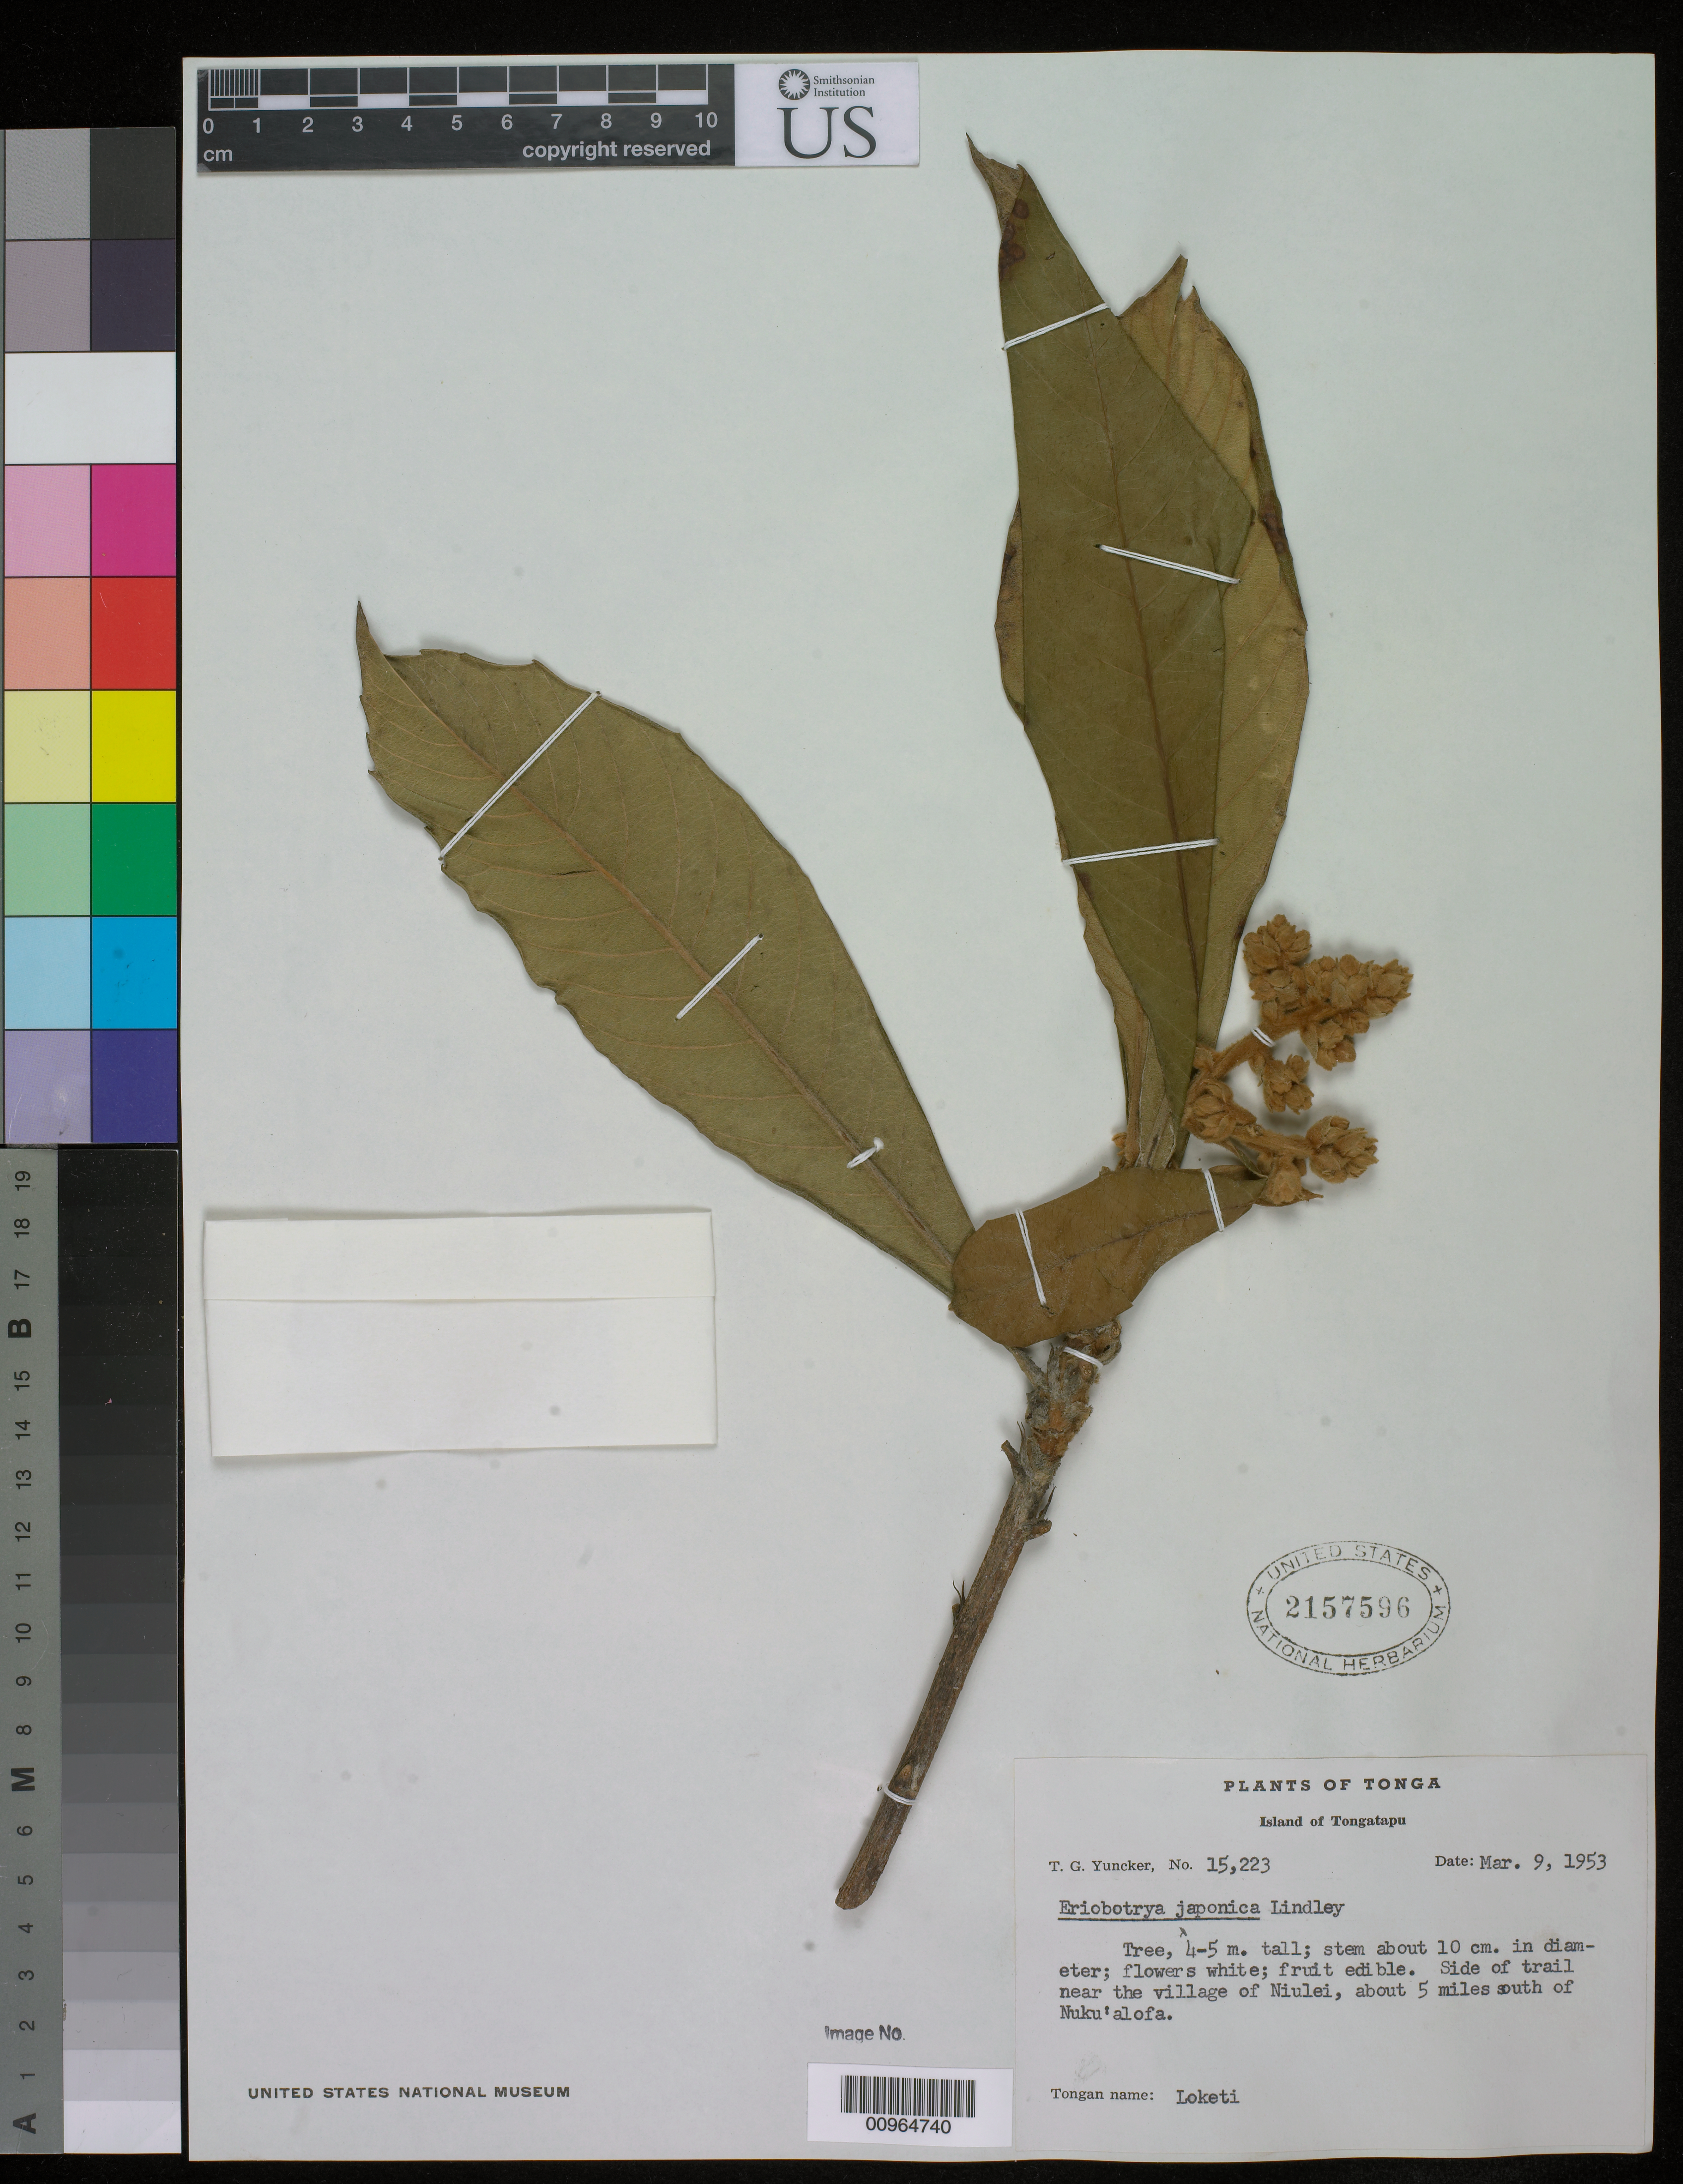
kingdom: Plantae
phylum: Tracheophyta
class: Magnoliopsida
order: Rosales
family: Rosaceae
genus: Rhaphiolepis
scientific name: Rhaphiolepis bibas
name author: (Lour.) Galasso & Banfi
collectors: T. G. Yuncker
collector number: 15223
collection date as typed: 09 Mar 1953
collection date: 1953-03-09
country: Tonga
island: Tongatapu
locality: Near vaillage of Niulei, about 5 miles south of Nuku'alofa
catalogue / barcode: US 2157596